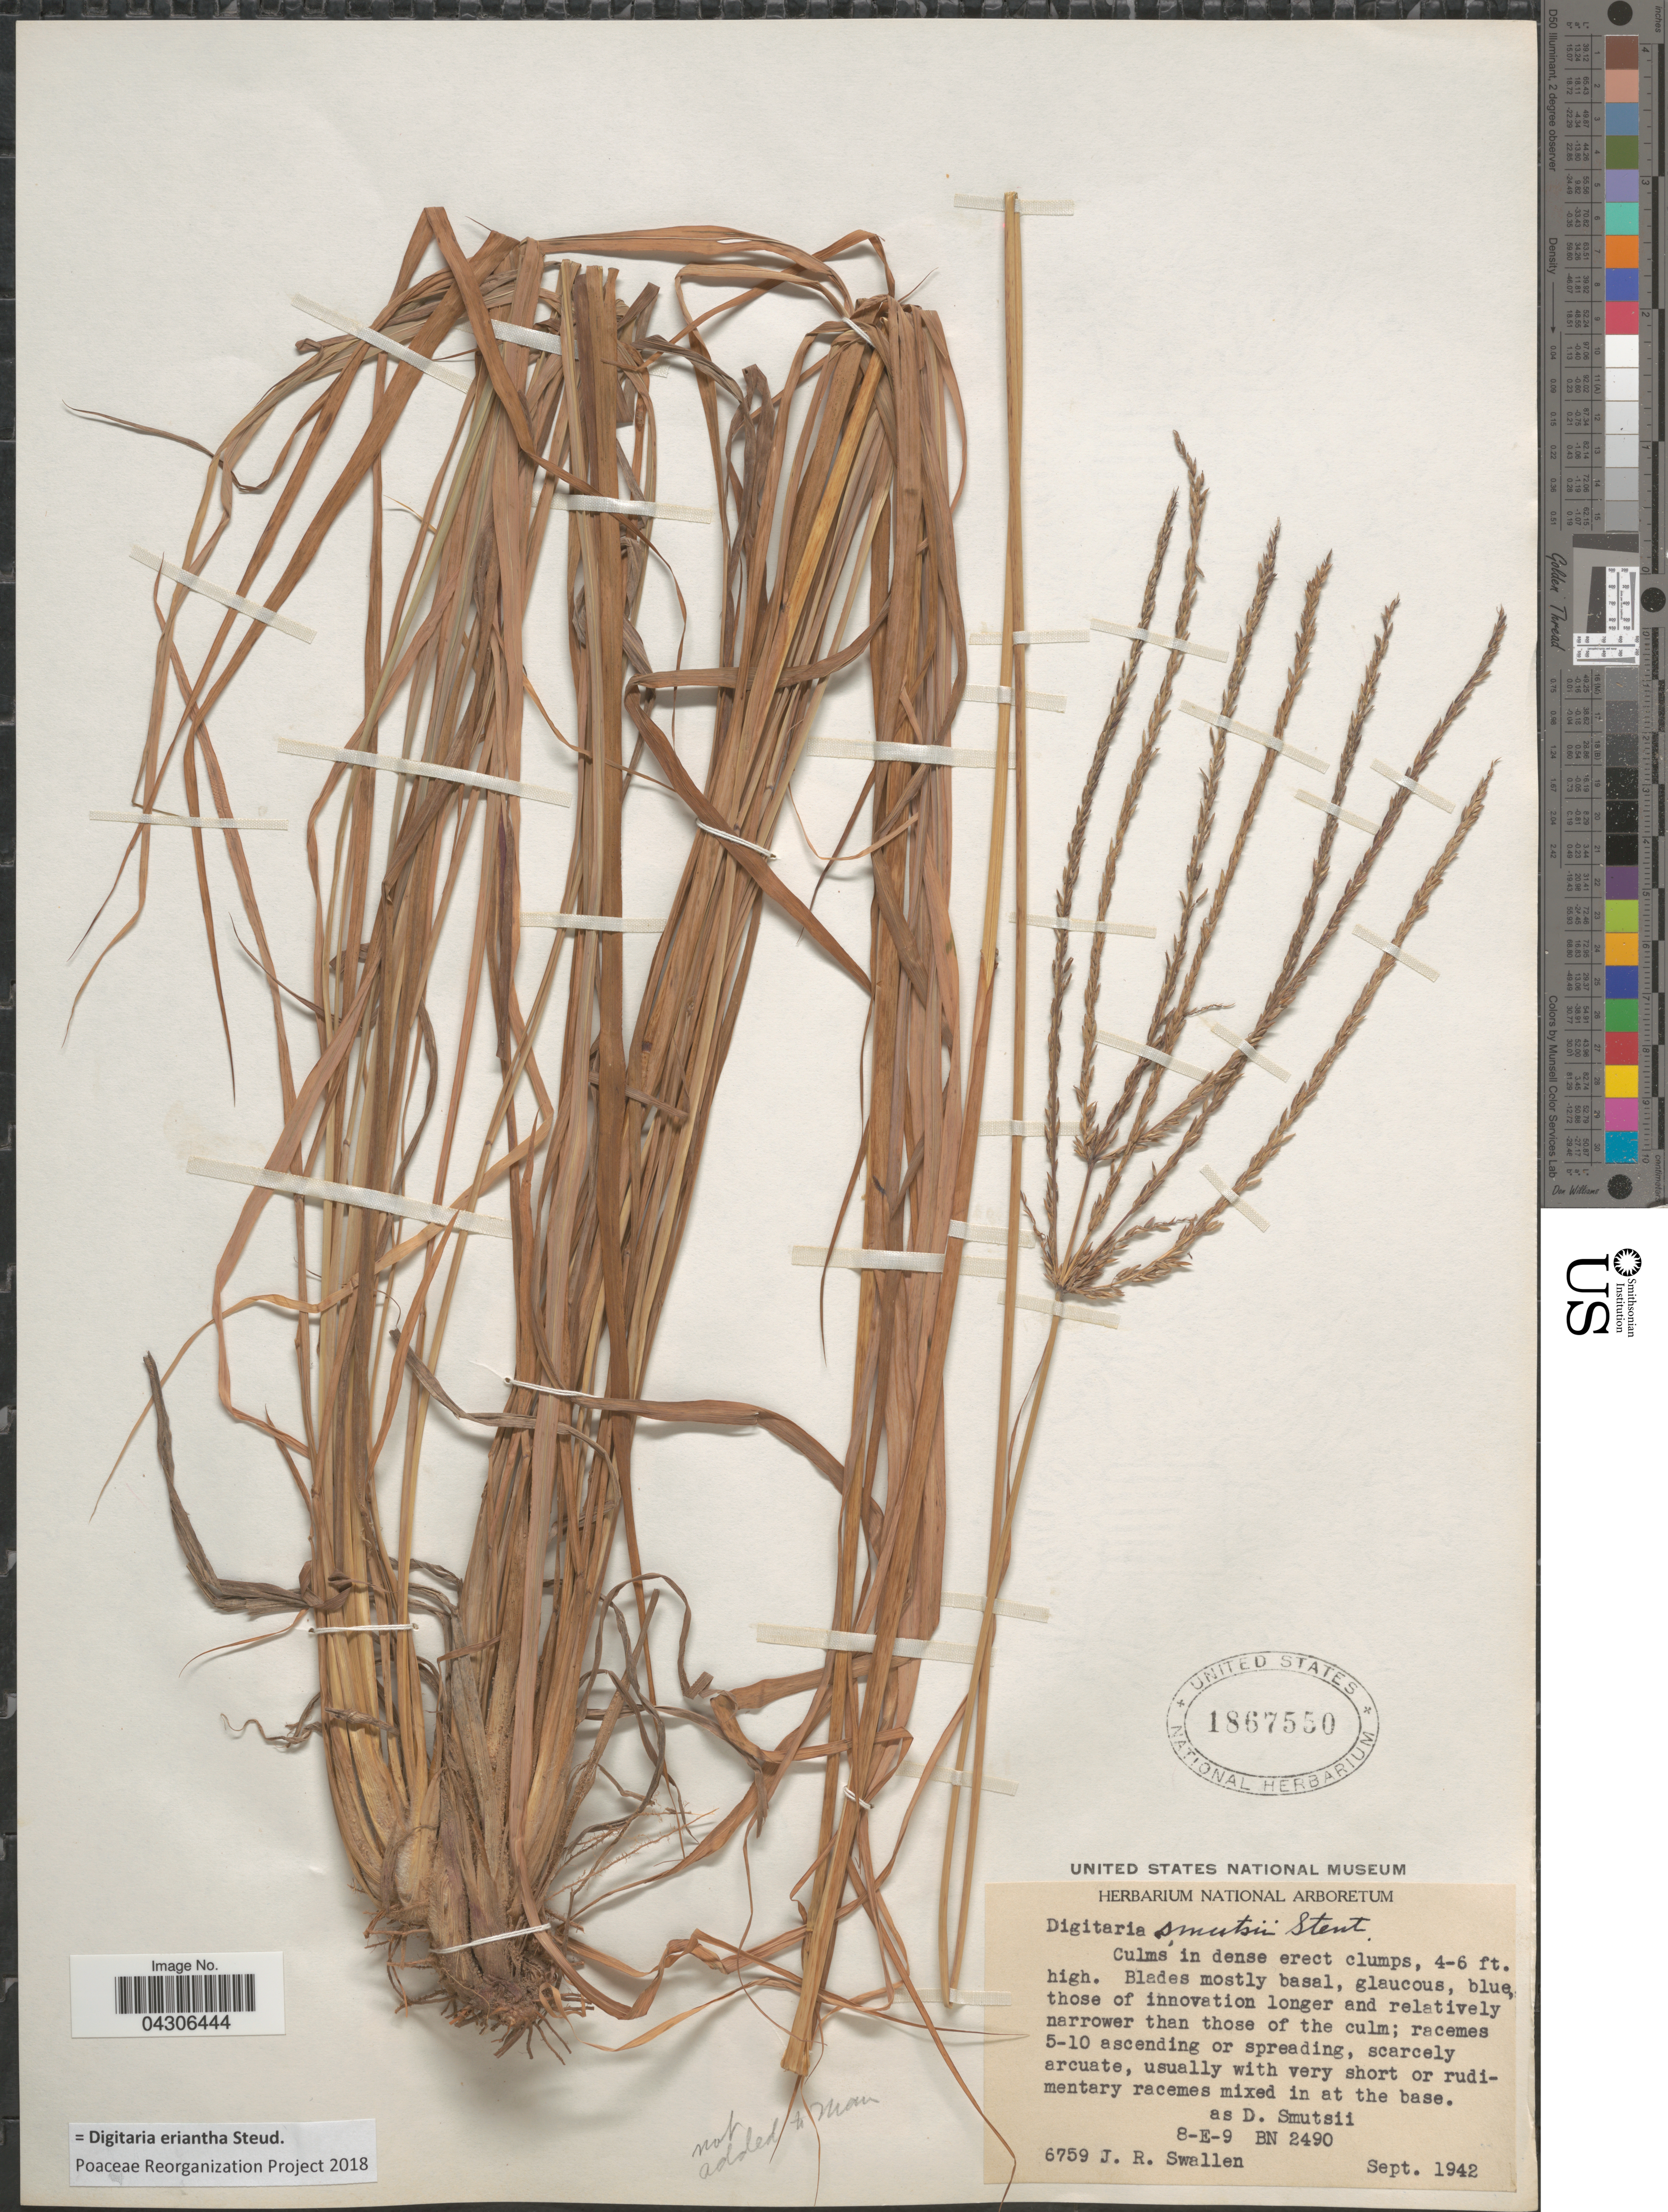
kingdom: Plantae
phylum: Tracheophyta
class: Liliopsida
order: Poales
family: Poaceae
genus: Digitaria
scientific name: Digitaria eriantha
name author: Steud.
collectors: J. R. Swallen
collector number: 6759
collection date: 1942-09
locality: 8-E-9 BN 2490.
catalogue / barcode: US 1867550